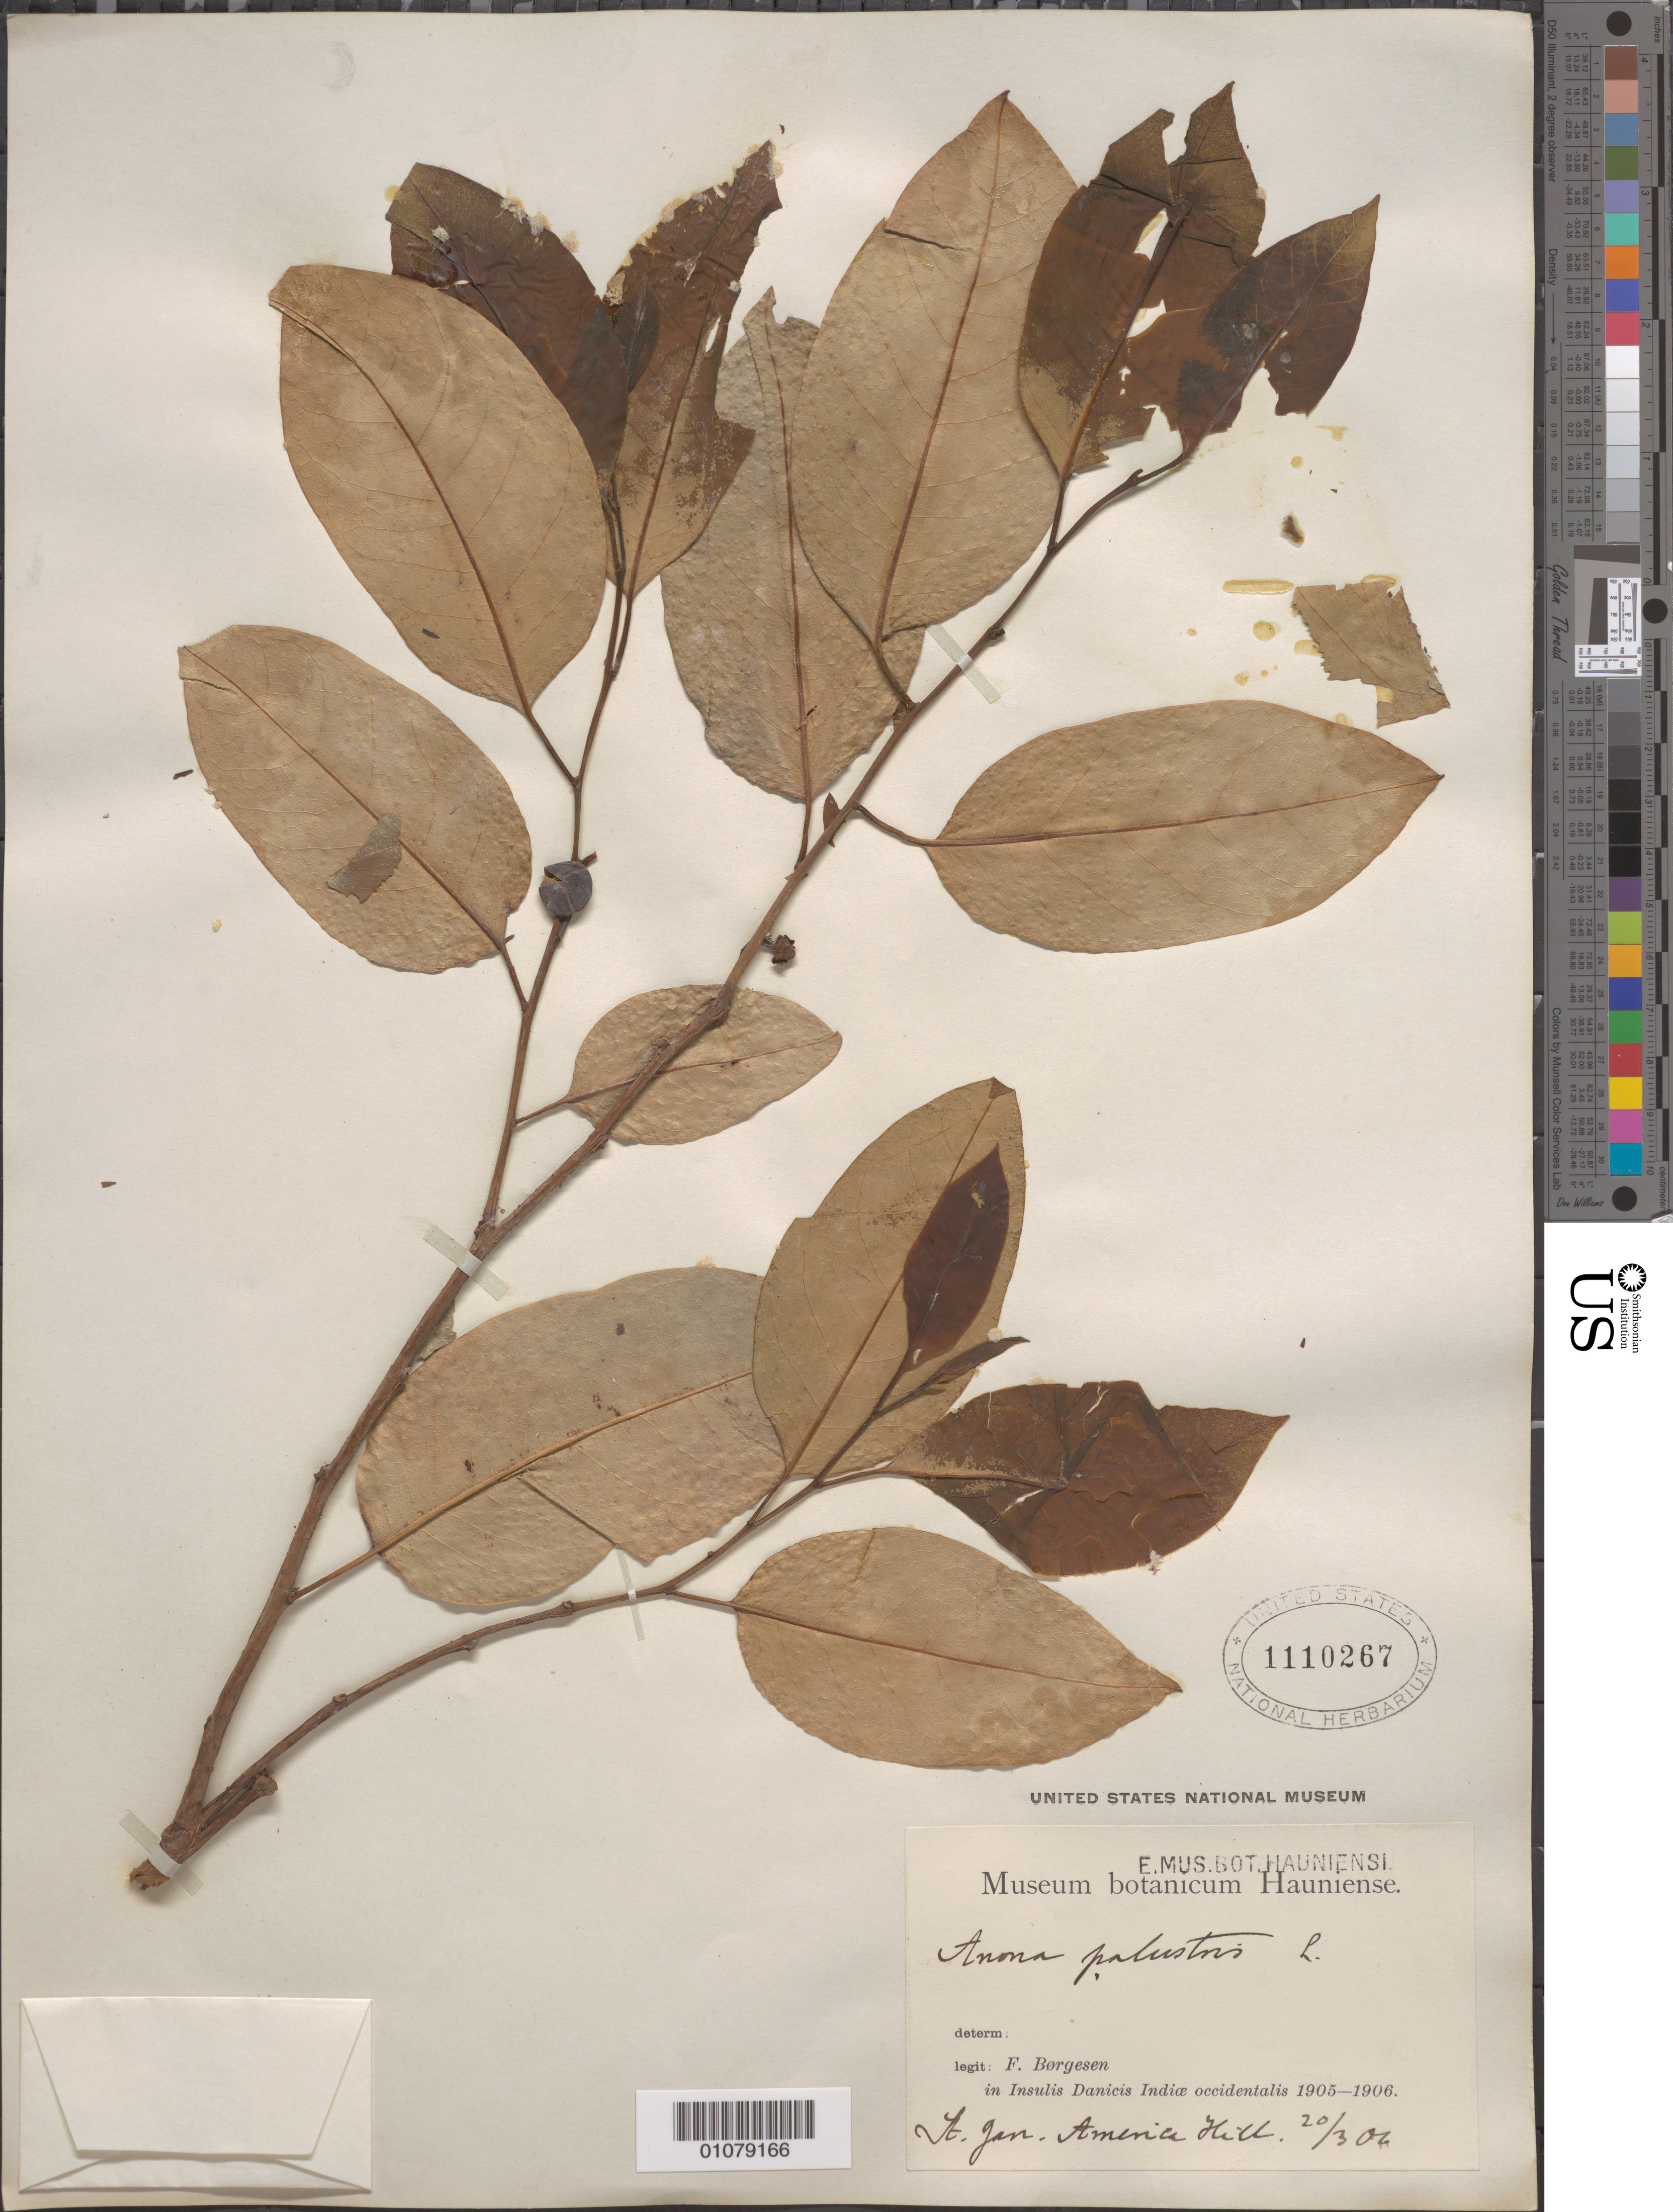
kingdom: Plantae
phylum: Tracheophyta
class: Magnoliopsida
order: Magnoliales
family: Annonaceae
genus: Annona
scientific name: Annona palustris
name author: L.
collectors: F. C. Børgesen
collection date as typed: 20 Mar 1906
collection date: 1906-03-20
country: U.S. Virgin Islands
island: St. John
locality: America Hill.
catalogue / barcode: US 1110267